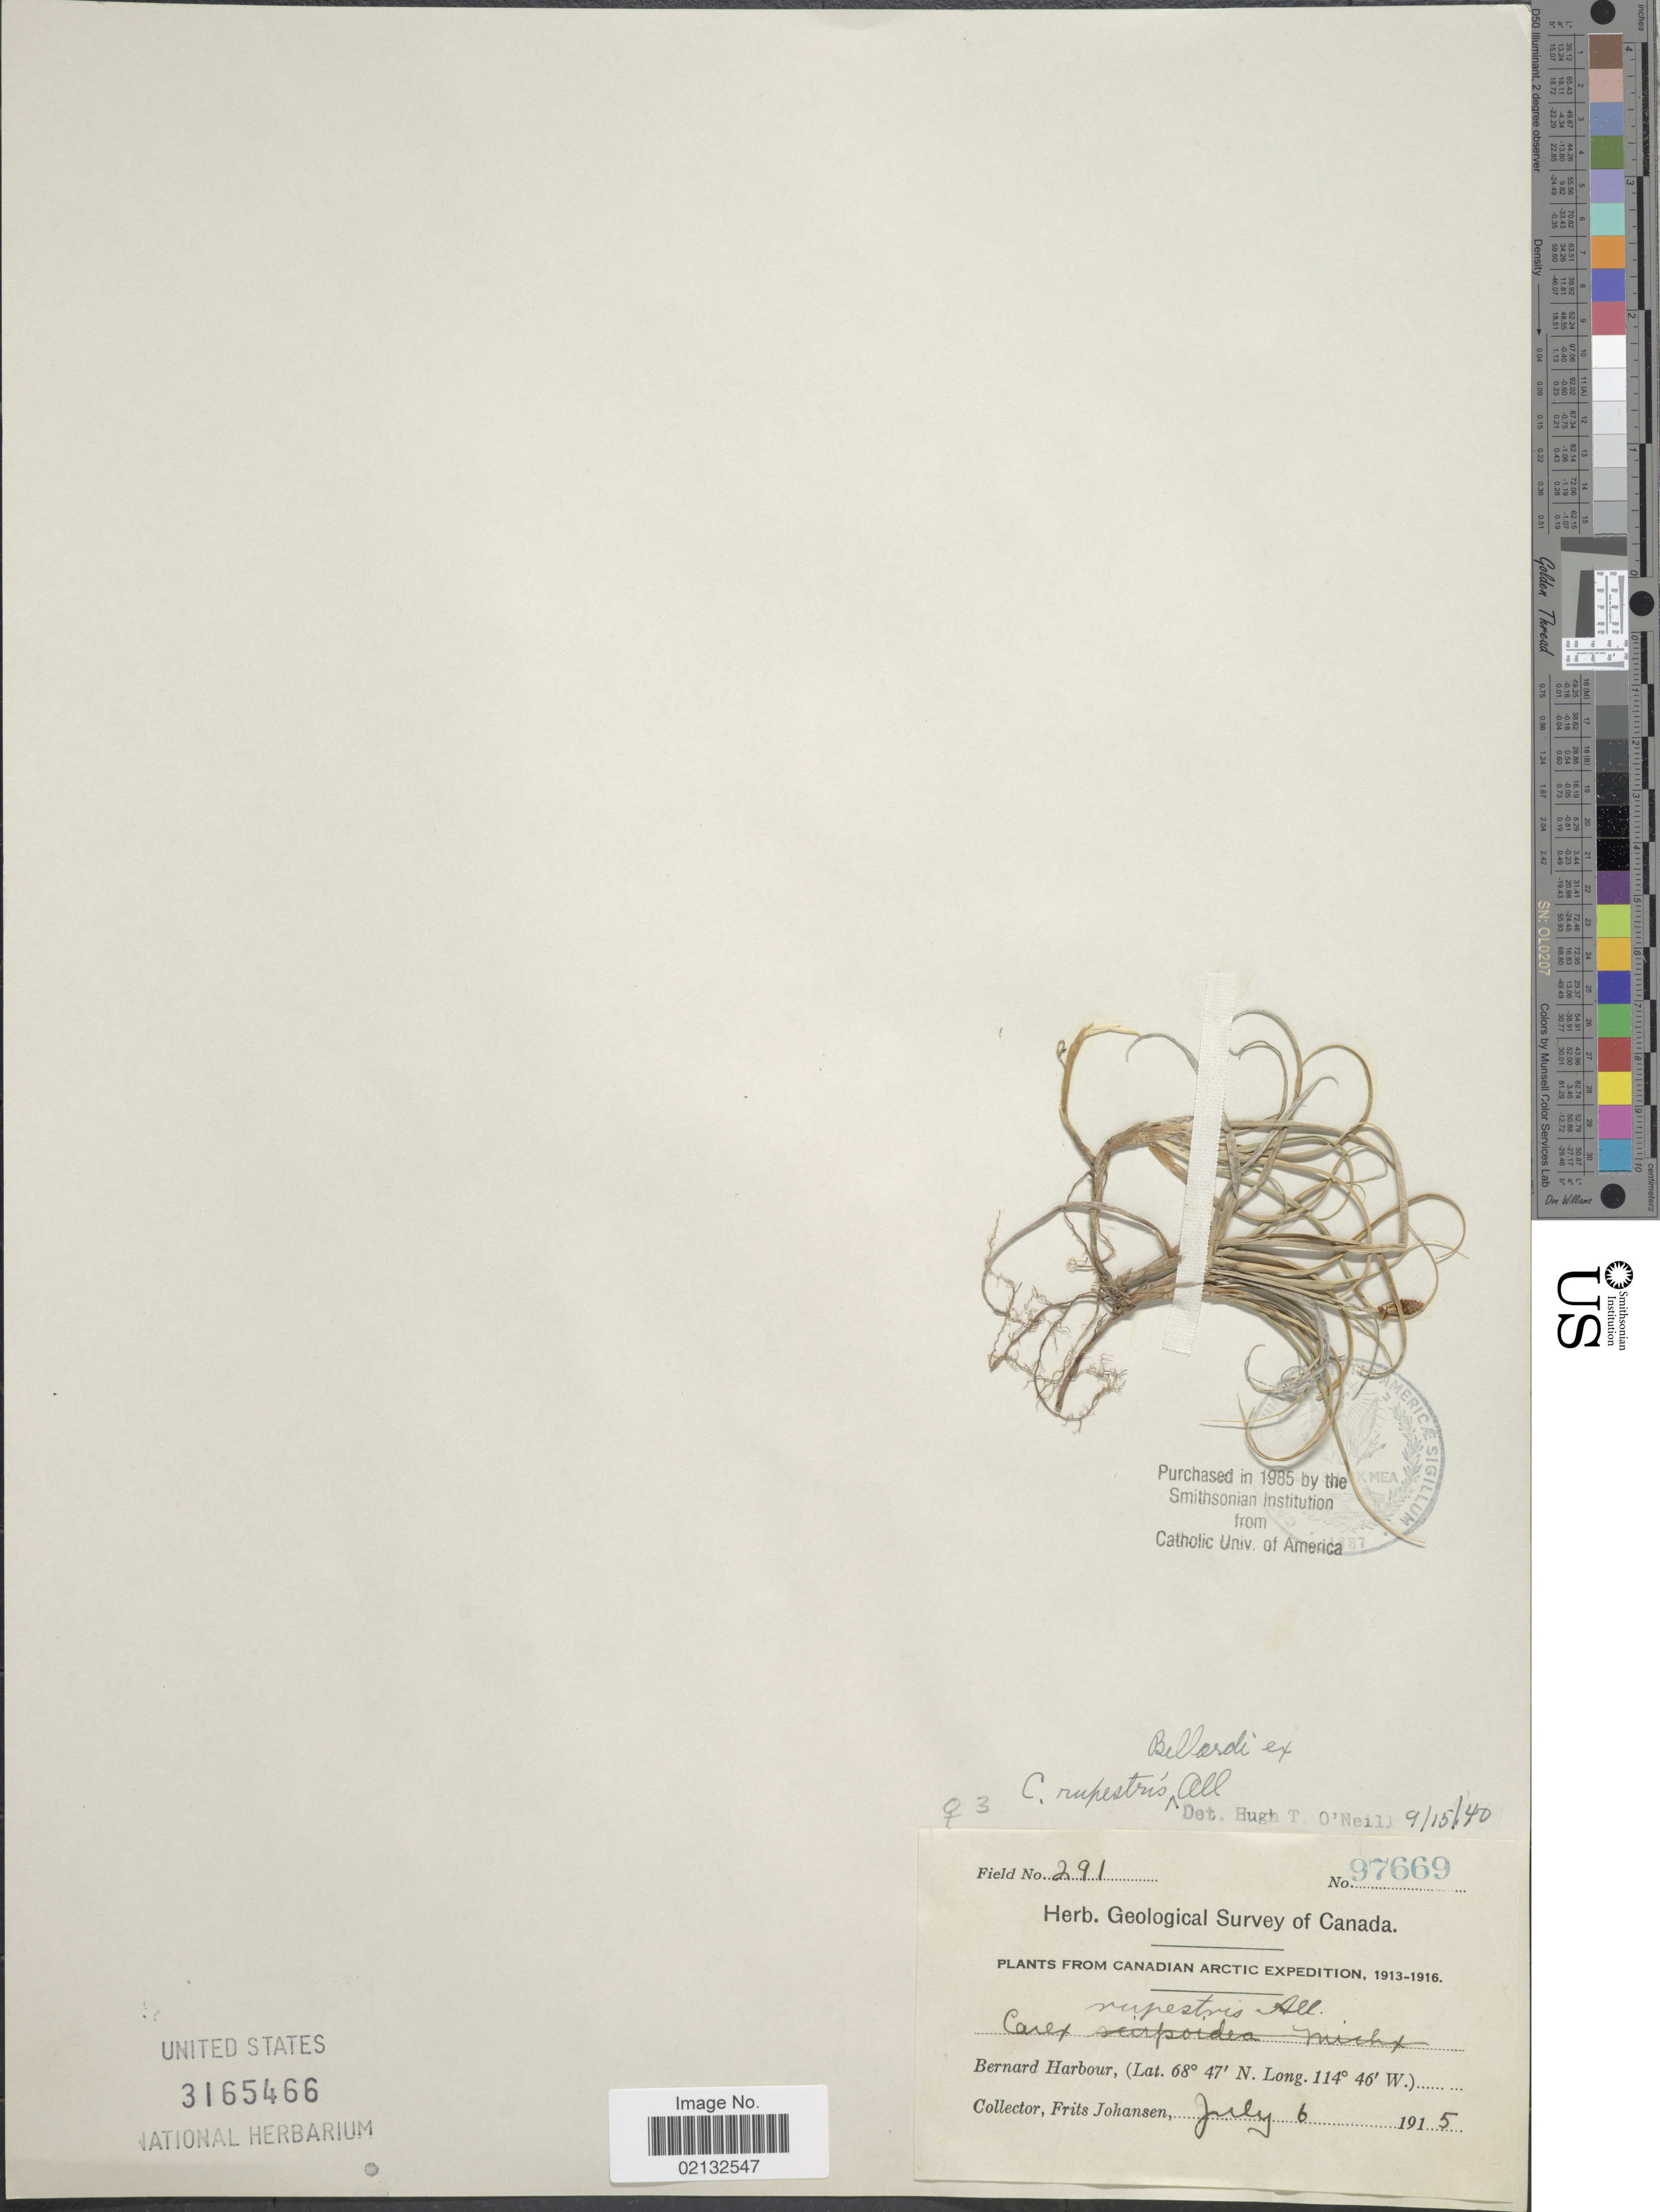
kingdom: Plantae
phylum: Tracheophyta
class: Liliopsida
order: Poales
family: Cyperaceae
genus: Carex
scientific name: Carex rupestris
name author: All.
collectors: F. Johansen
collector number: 97669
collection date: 1915-07-06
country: Canada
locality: Bernard Harbour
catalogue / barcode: US 3165466